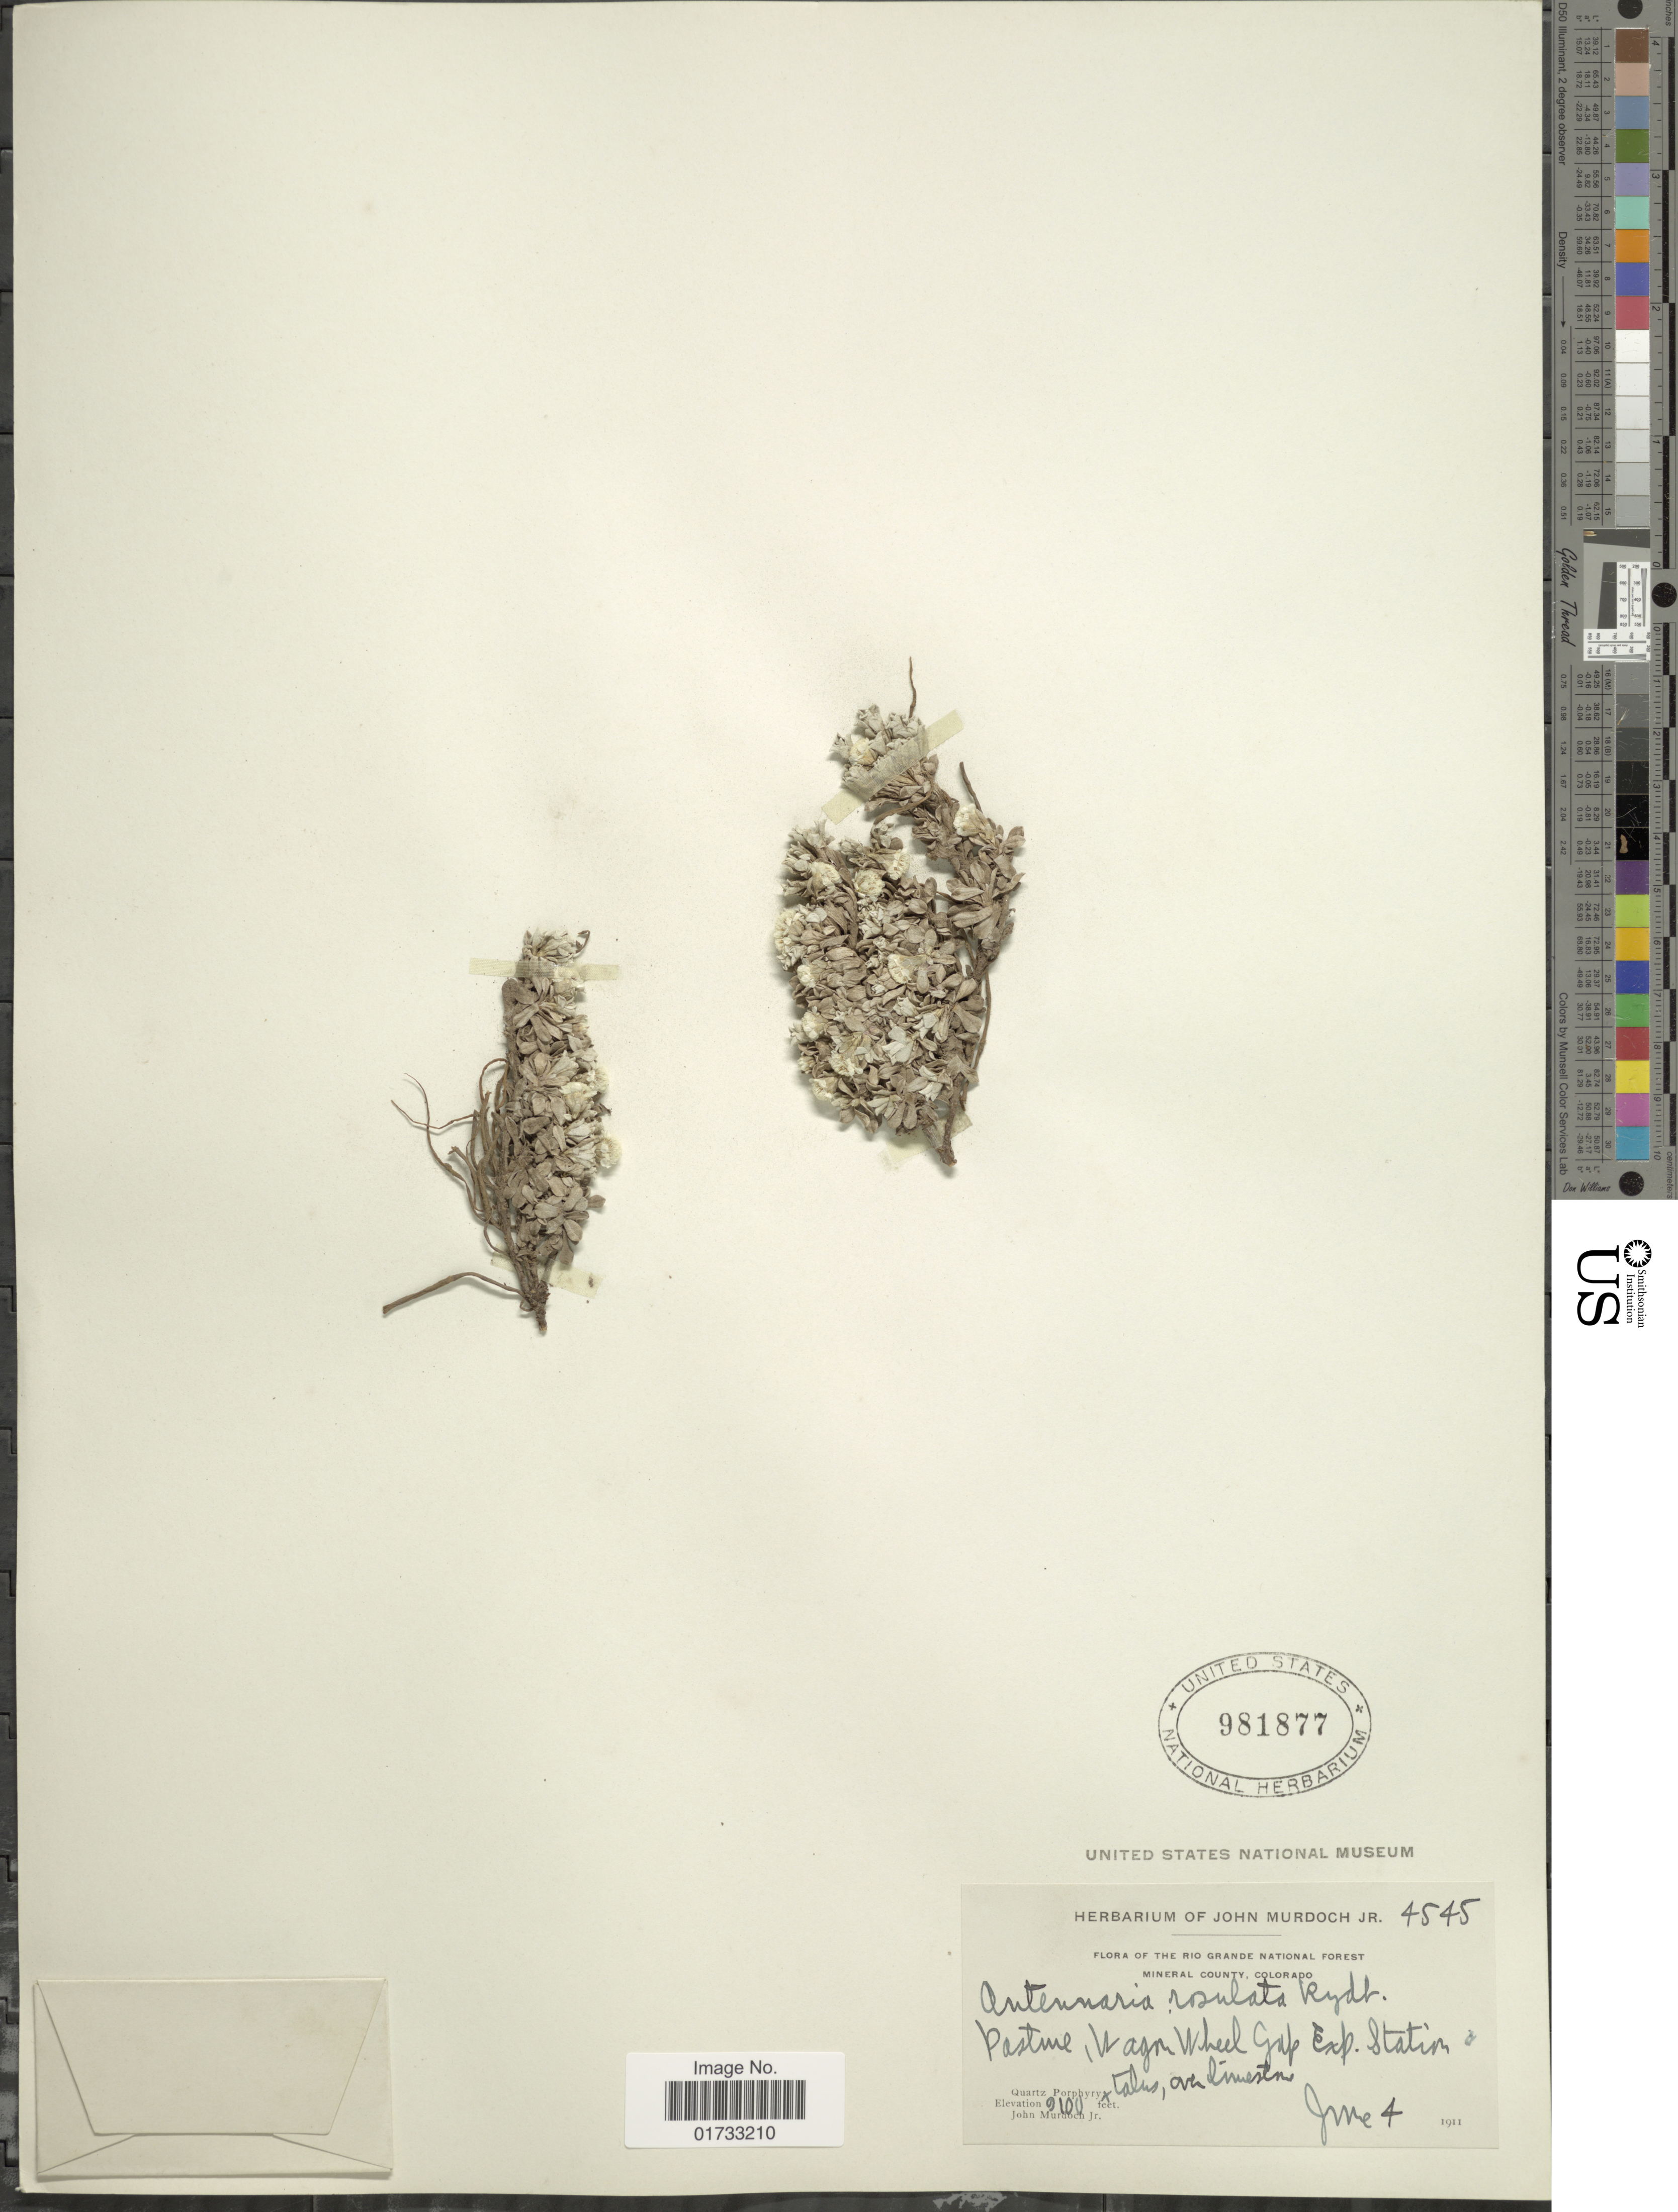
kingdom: Plantae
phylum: Tracheophyta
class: Magnoliopsida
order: Asterales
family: Asteraceae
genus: Antennaria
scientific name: Antennaria rosulata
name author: Rydb.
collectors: J. Murdoch Jr.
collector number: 4545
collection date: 1911-06-04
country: United States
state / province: Colorado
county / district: Mineral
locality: Rio Grande National Forest, Mineral County, Pasture, Wagon Wheel Gap. Exp. Station,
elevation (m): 2774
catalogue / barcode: US 981877